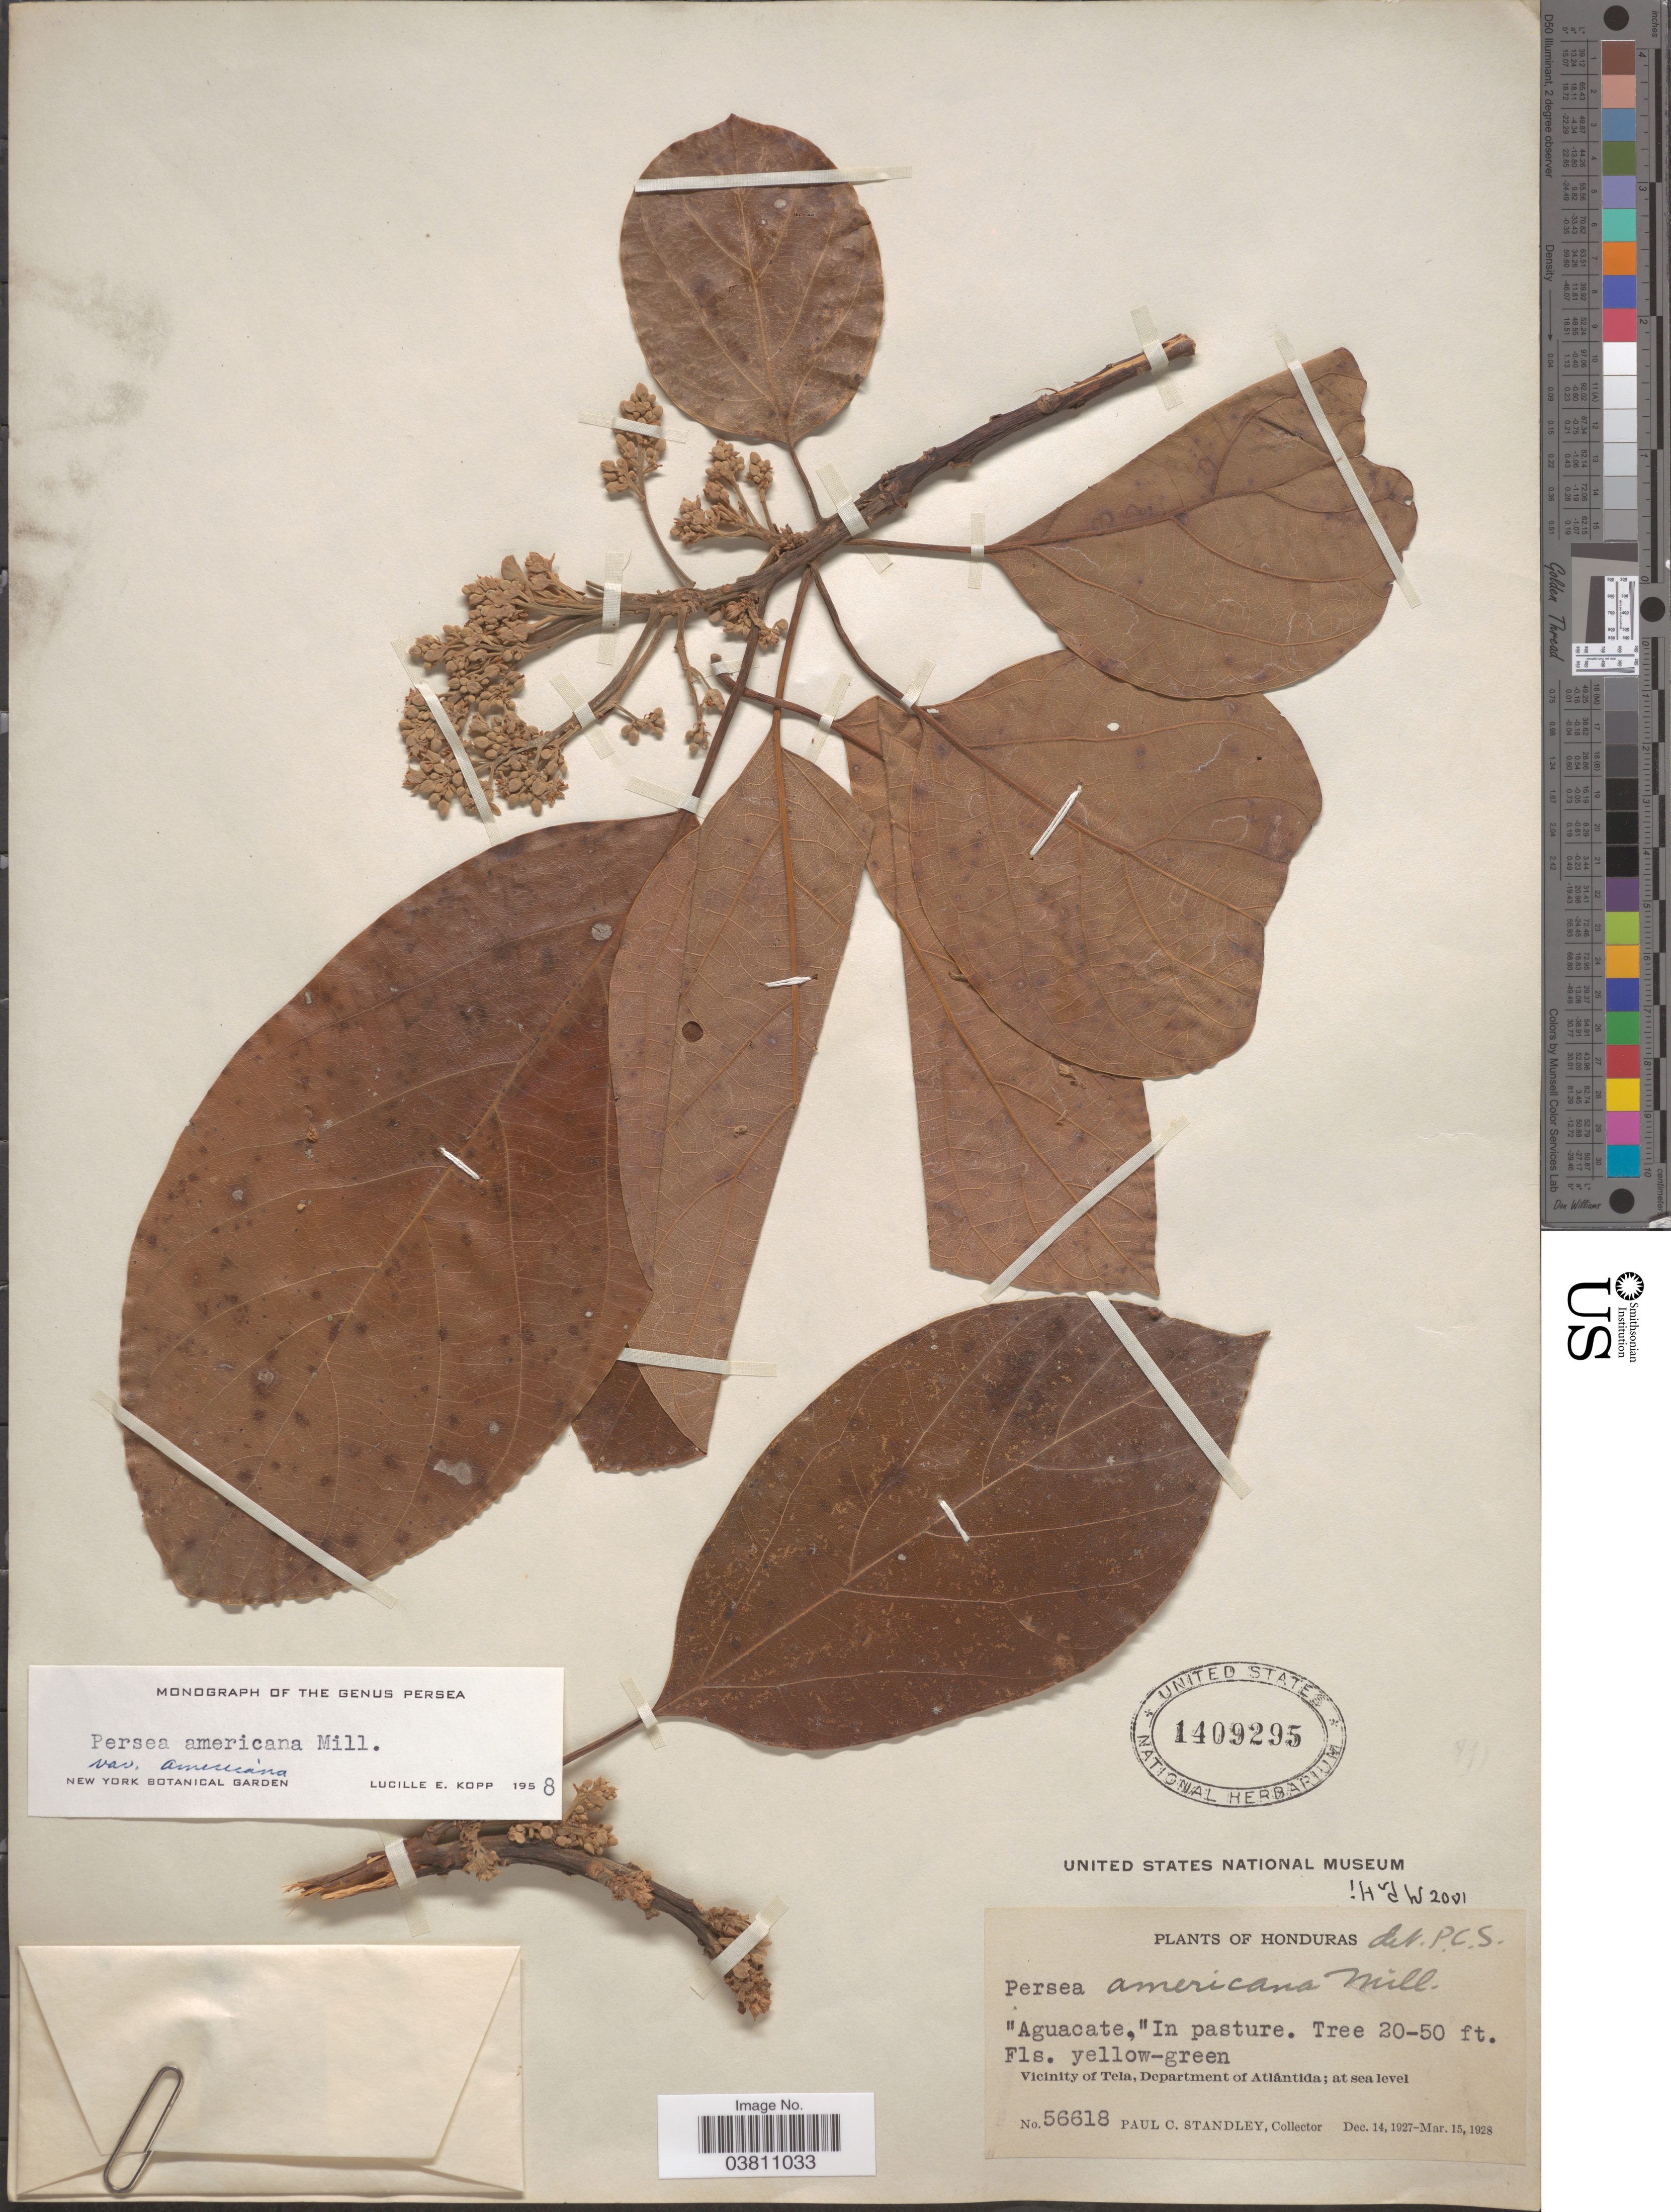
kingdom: Plantae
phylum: Tracheophyta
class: Magnoliopsida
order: Laurales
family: Lauraceae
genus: Persea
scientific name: Persea americana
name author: Mill.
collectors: P. C. Standley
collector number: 56618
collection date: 1927-12-14/1928-03-15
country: Honduras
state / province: Atlantida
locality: Vicinity of Tela, Department of Atlántida.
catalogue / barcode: US 1409295